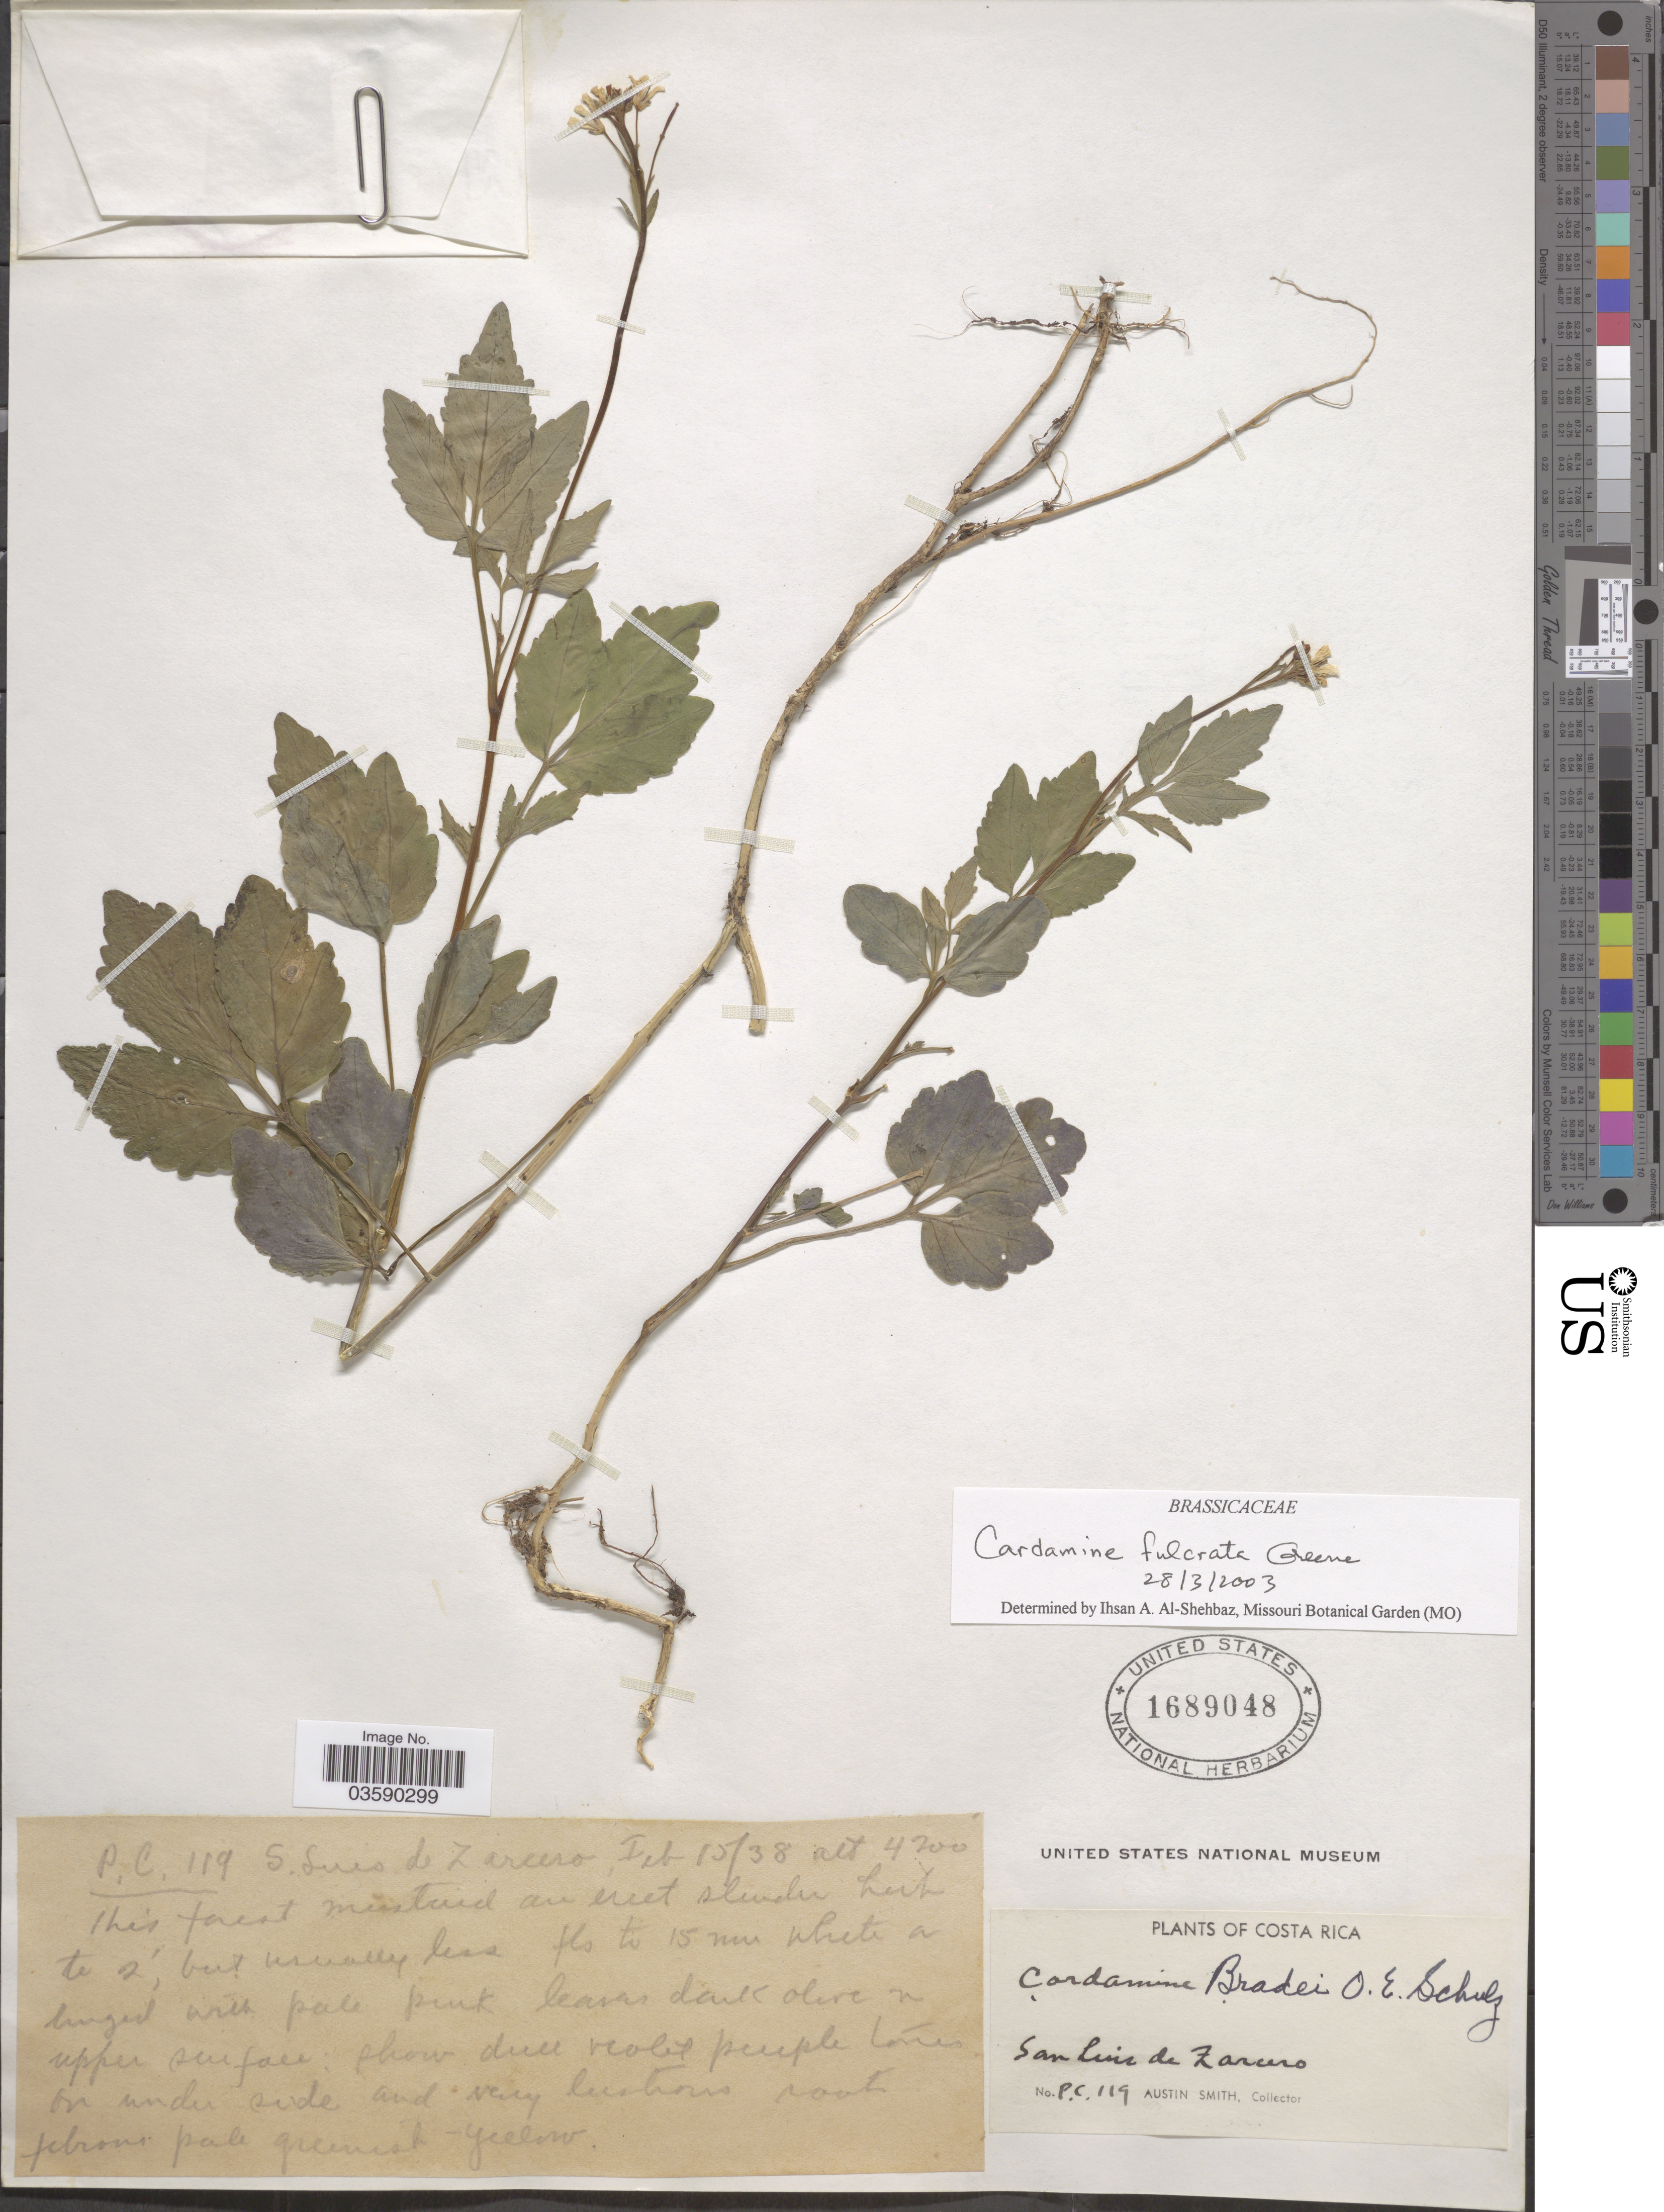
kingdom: Plantae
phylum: Tracheophyta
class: Magnoliopsida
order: Brassicales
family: Brassicaceae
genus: Cardamine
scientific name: Cardamine fulcrata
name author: Greene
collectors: Aust P. Smith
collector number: P.C.119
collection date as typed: Transcribed d/m/y: 15/2/38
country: Costa Rica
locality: San Luis de Zarcero.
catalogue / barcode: US 1689048